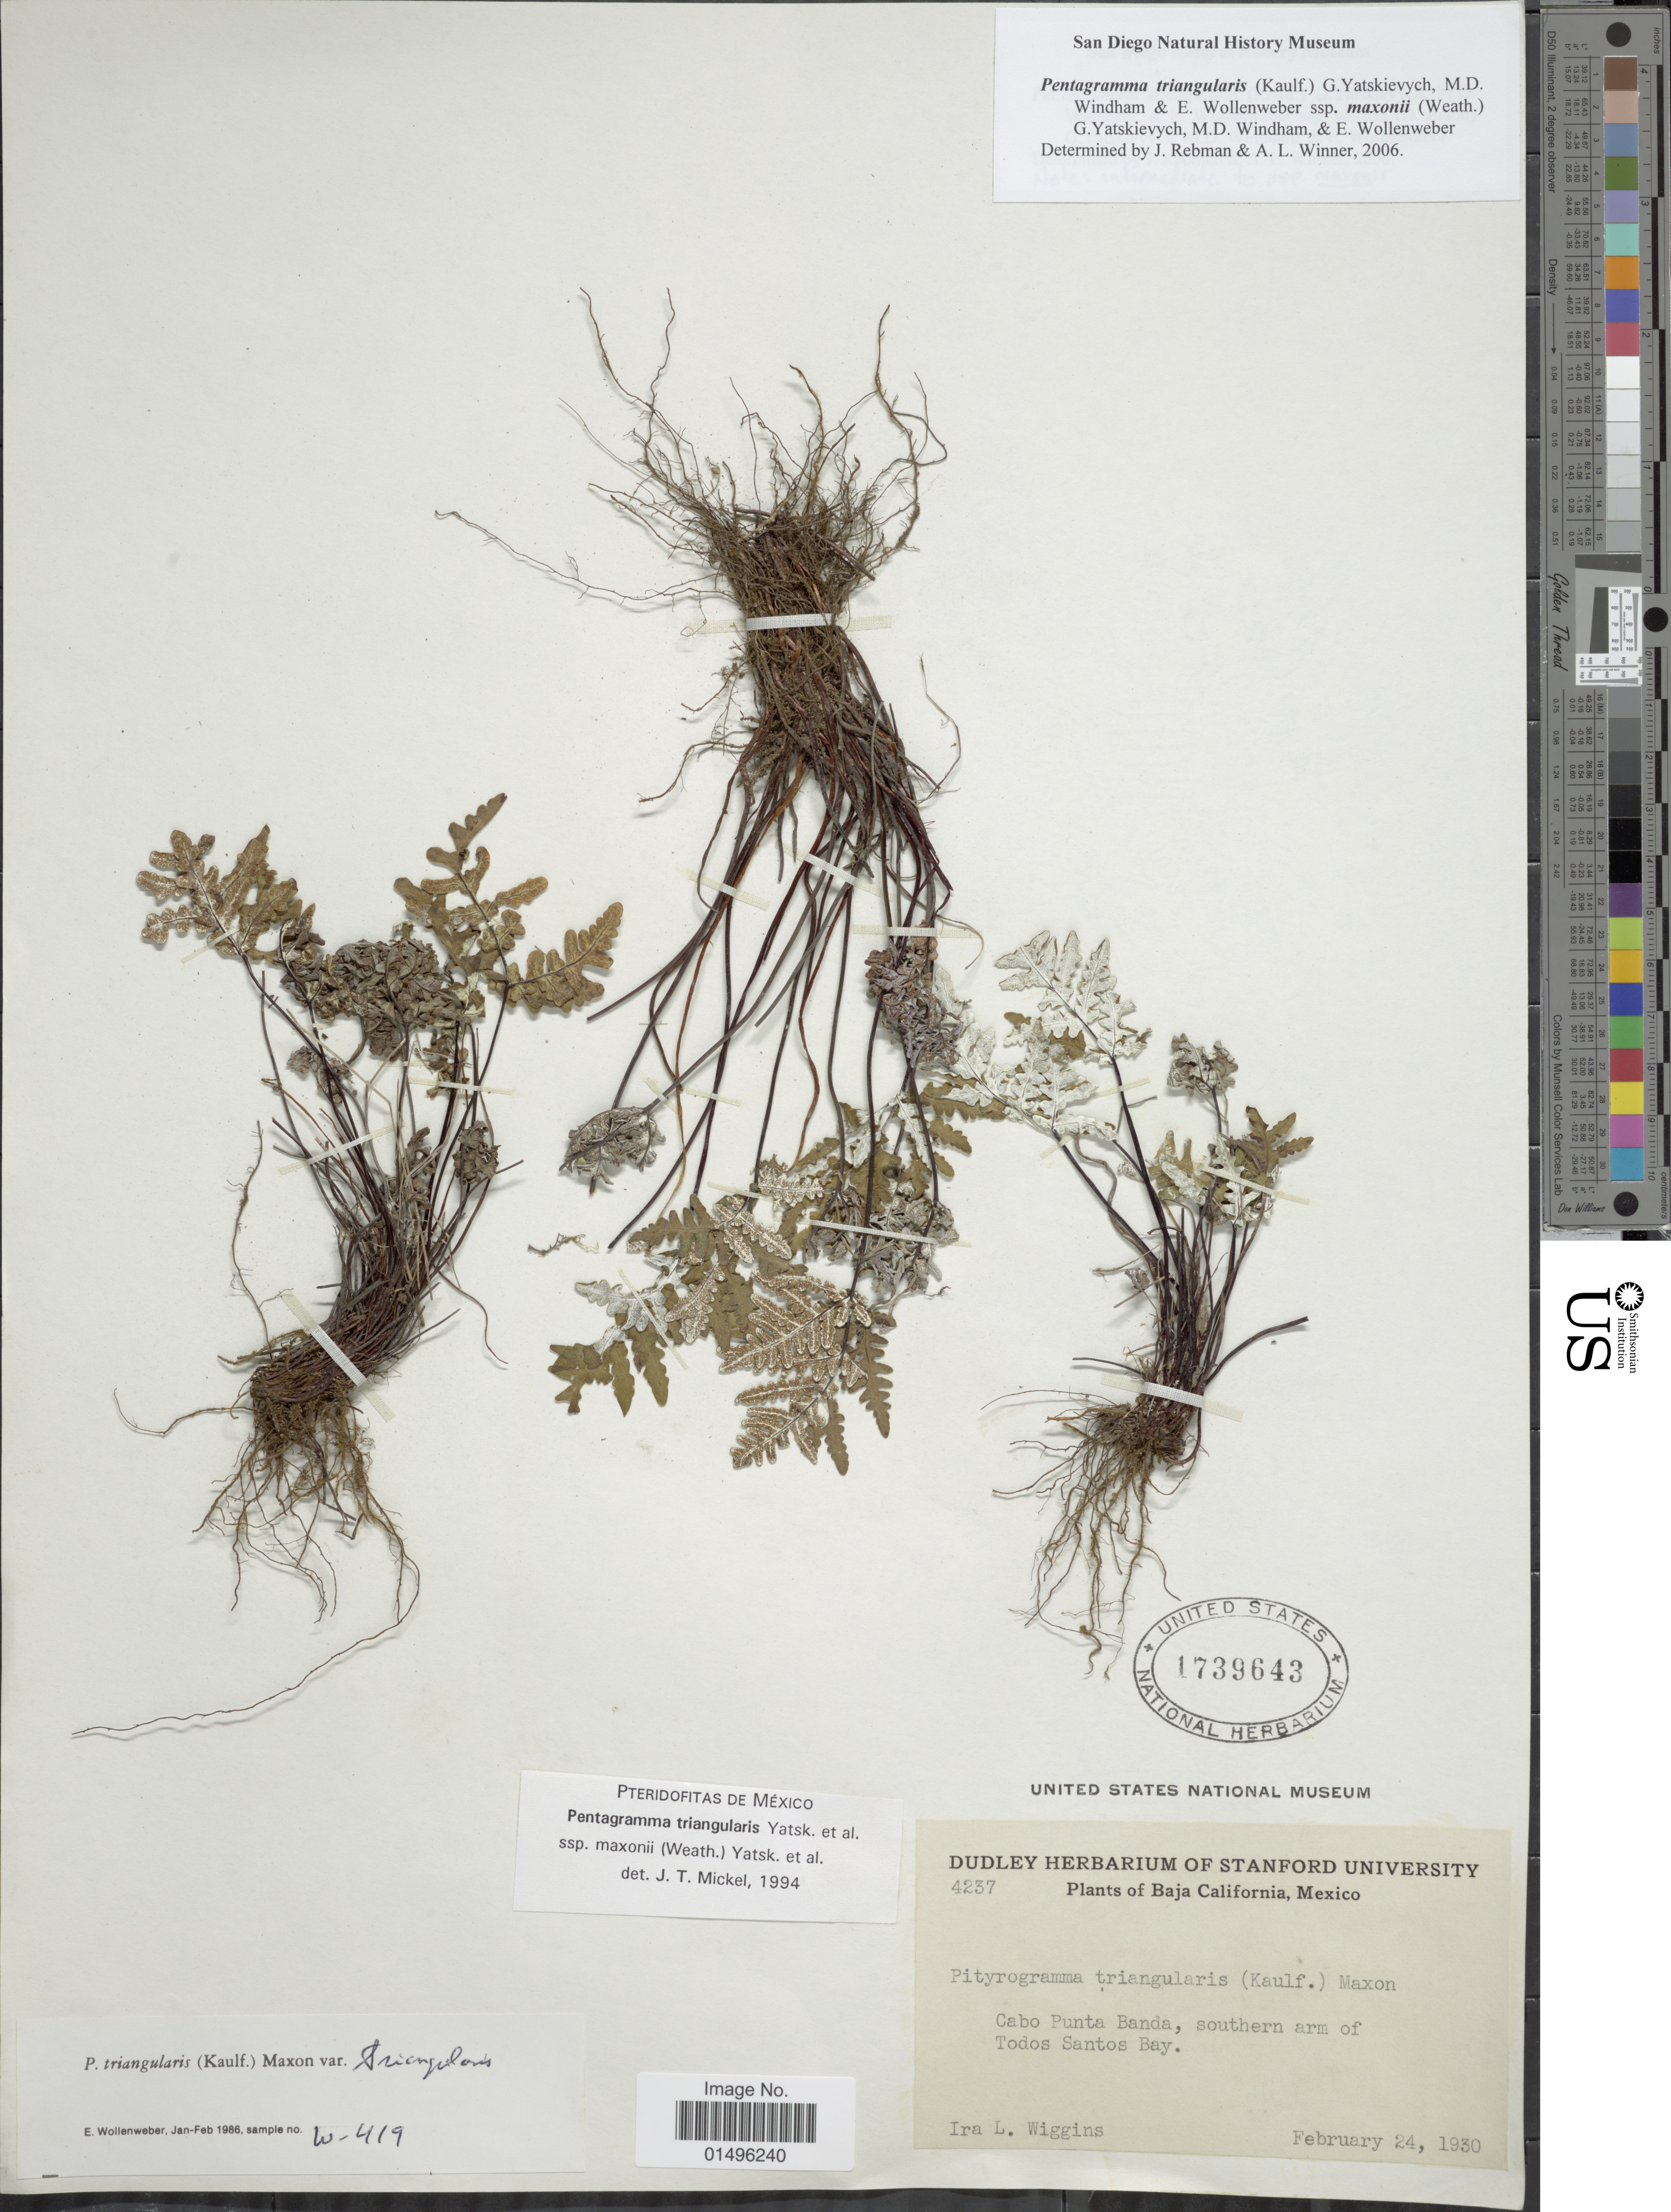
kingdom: Plantae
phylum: Tracheophyta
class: Polypodiopsida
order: Polypodiales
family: Pteridaceae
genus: Pentagramma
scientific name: Pentagramma glanduloviscida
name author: Schuettp. & Windham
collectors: I. L. Wiggins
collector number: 4237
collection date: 1930-02-24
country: Mexico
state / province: Baja California Norte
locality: Baja California, Mexico, Cabo Punta Banda, southern arm of Todos Snatos Bay.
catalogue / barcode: US 1739643